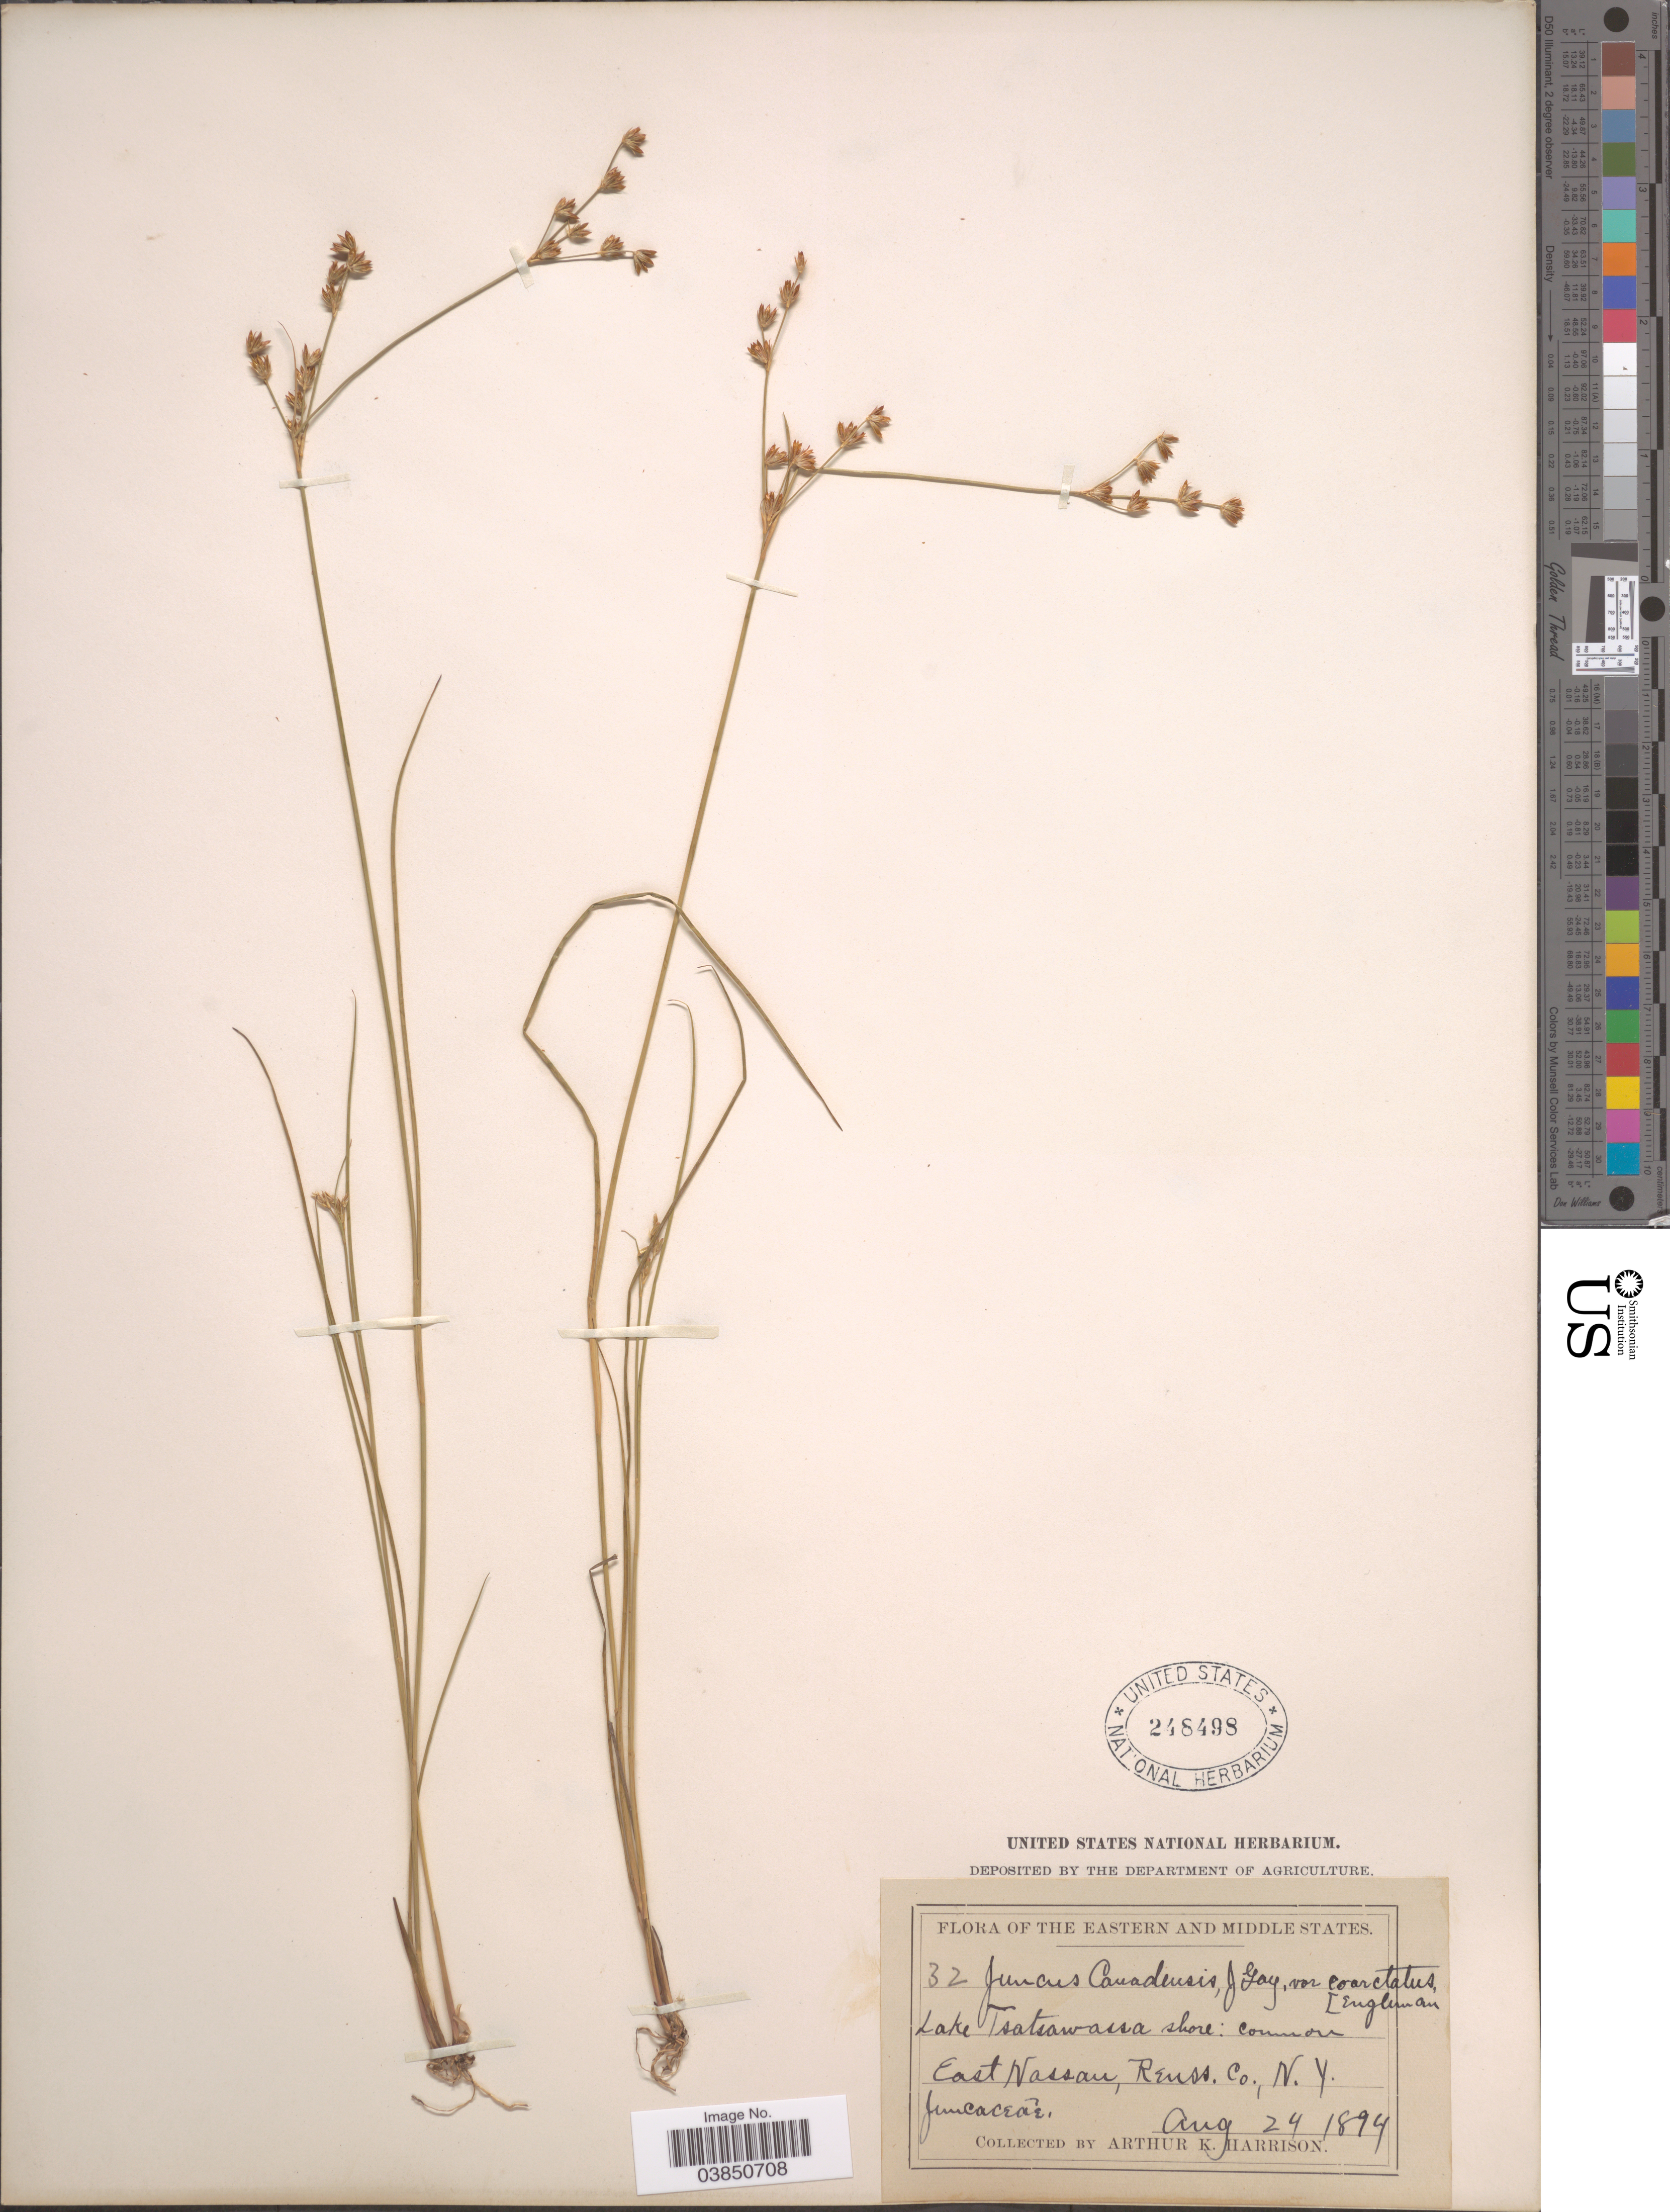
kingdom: Plantae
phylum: Tracheophyta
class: Liliopsida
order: Poales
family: Juncaceae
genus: Juncus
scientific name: Juncus brevicaudatus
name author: (Engelm.) Fernald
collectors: A. K. Harrison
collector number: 32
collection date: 1894-08-24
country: United States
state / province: New York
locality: The Eastern and Middle States. Lake Tsatsawassa shore: East Nassau, Reuss Co.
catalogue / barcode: US 248498